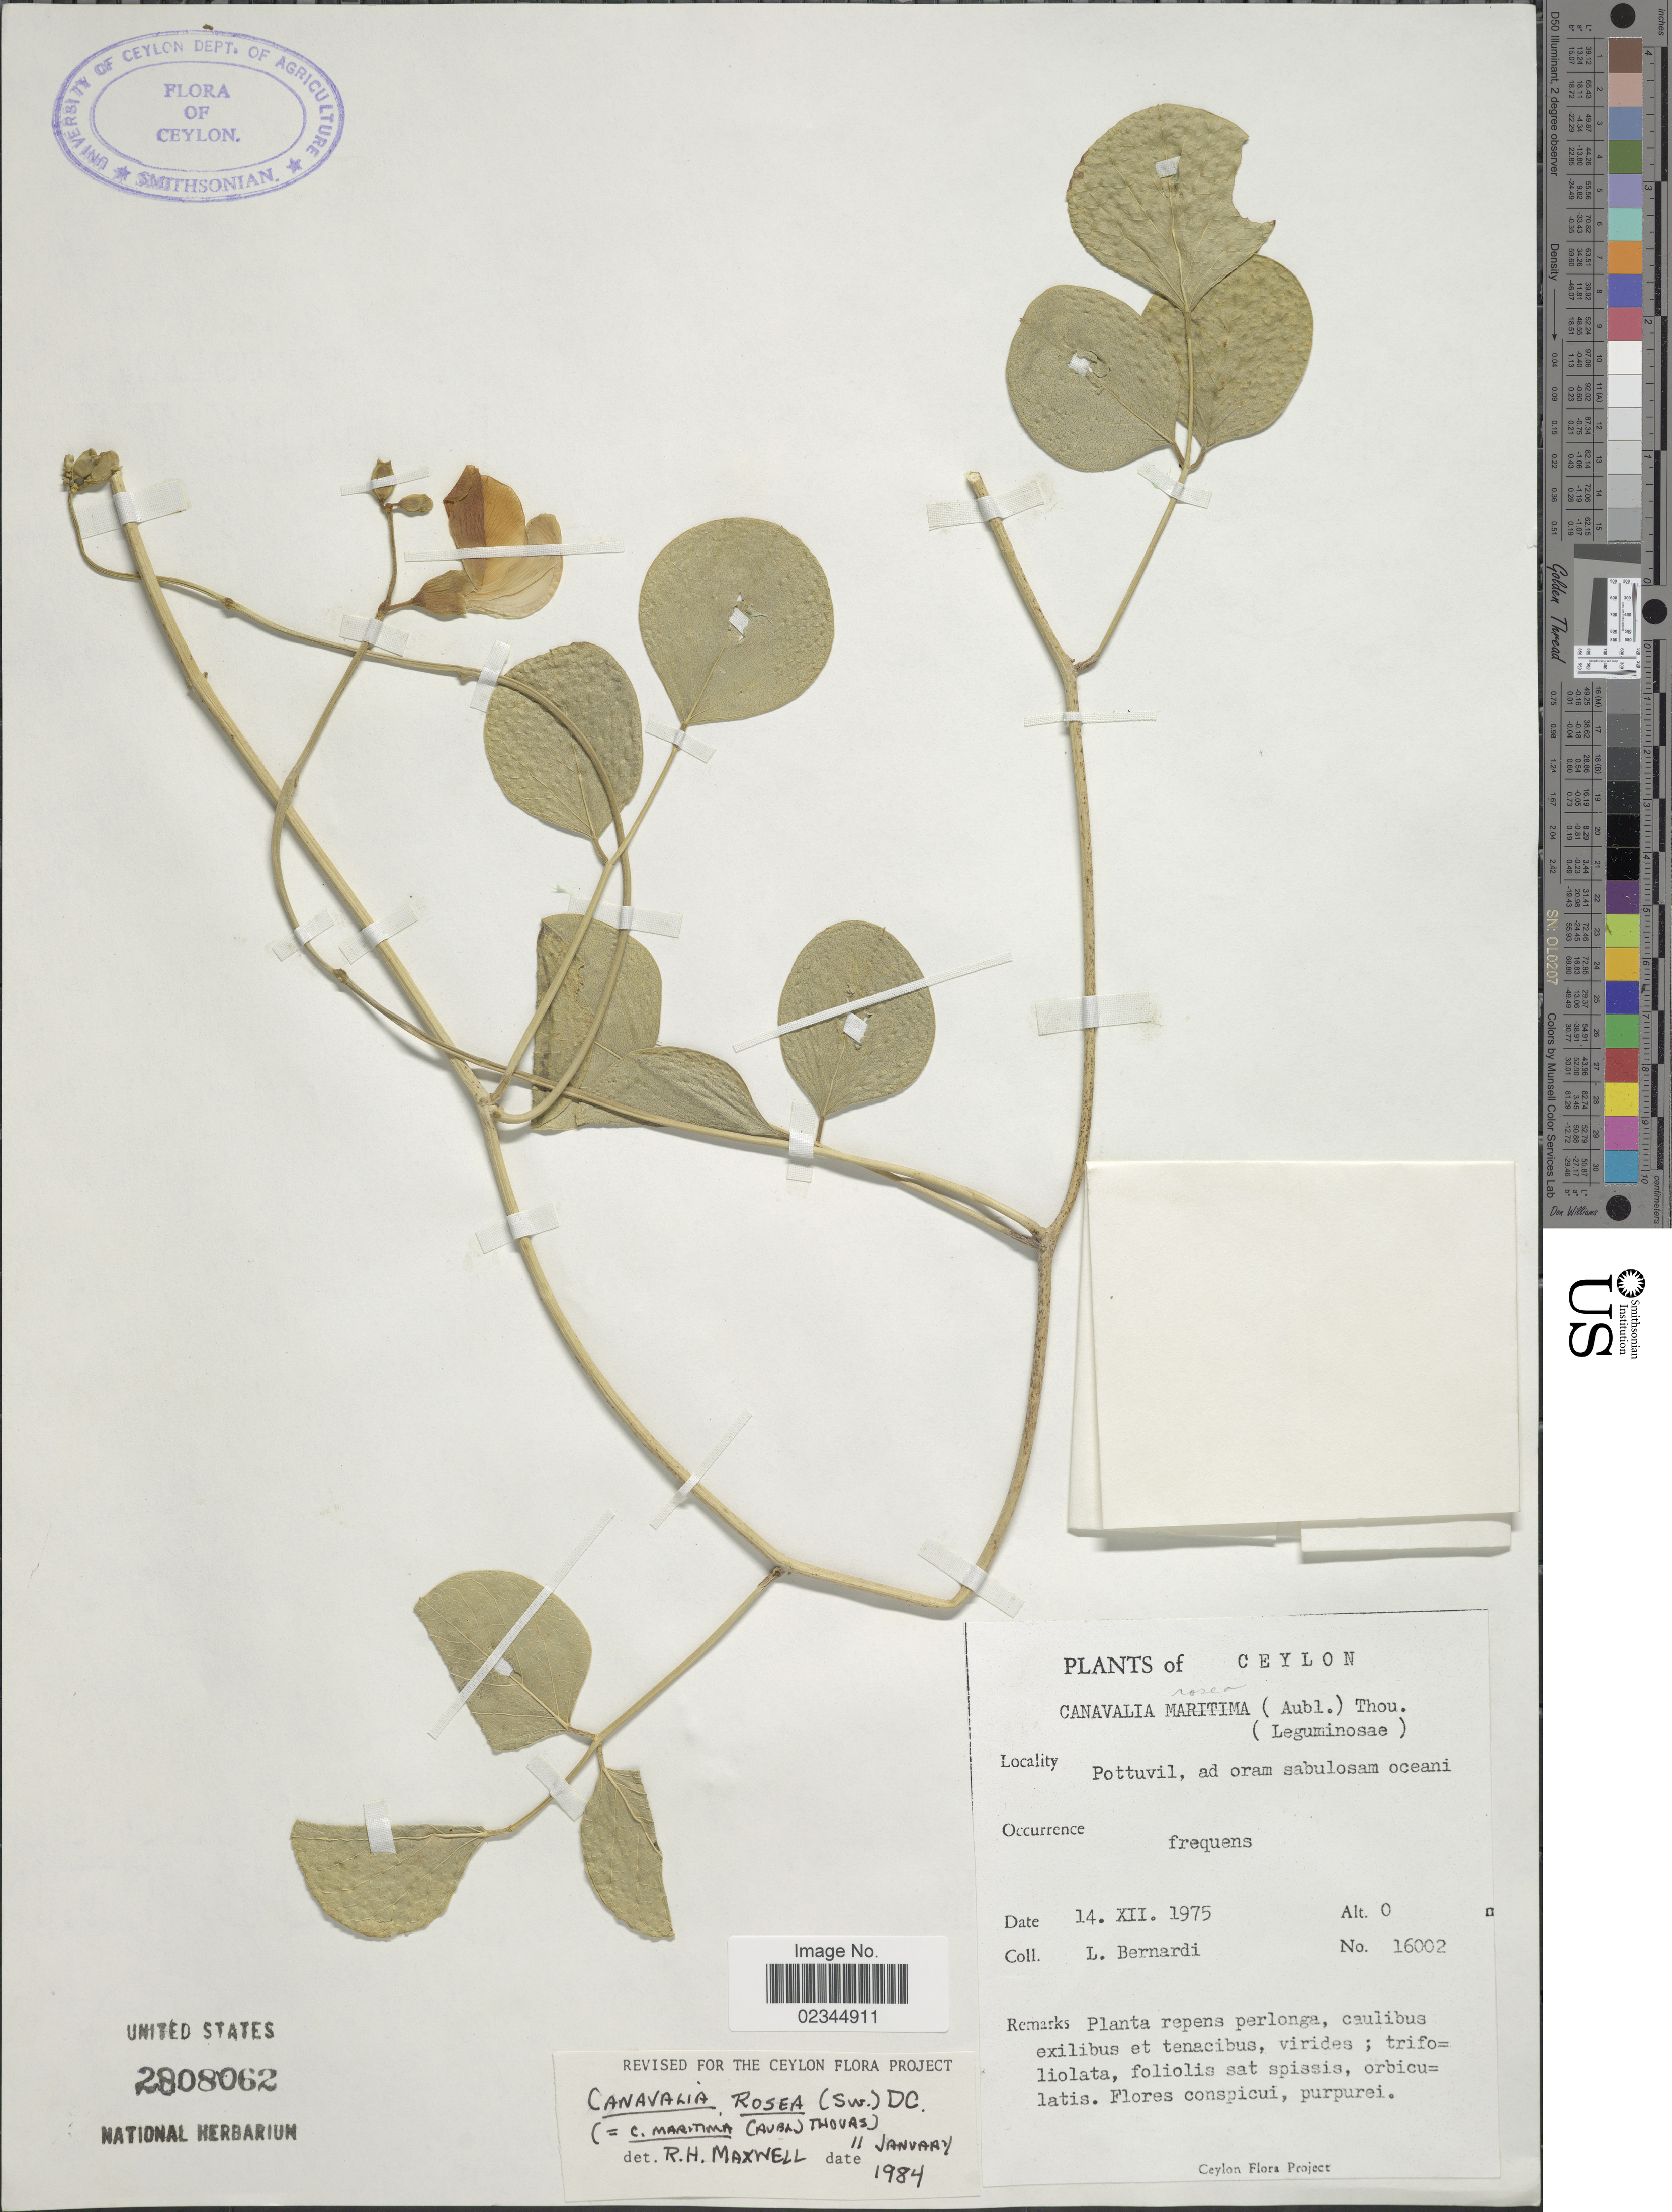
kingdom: Plantae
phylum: Tracheophyta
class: Magnoliopsida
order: Fabales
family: Fabaceae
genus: Canavalia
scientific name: Canavalia rosea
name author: (Sw.) DC.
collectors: L. Bernardi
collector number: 16002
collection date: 1975-12-14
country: Sri Lanka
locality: Ceylon, Pottuvil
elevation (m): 0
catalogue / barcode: US 2808062